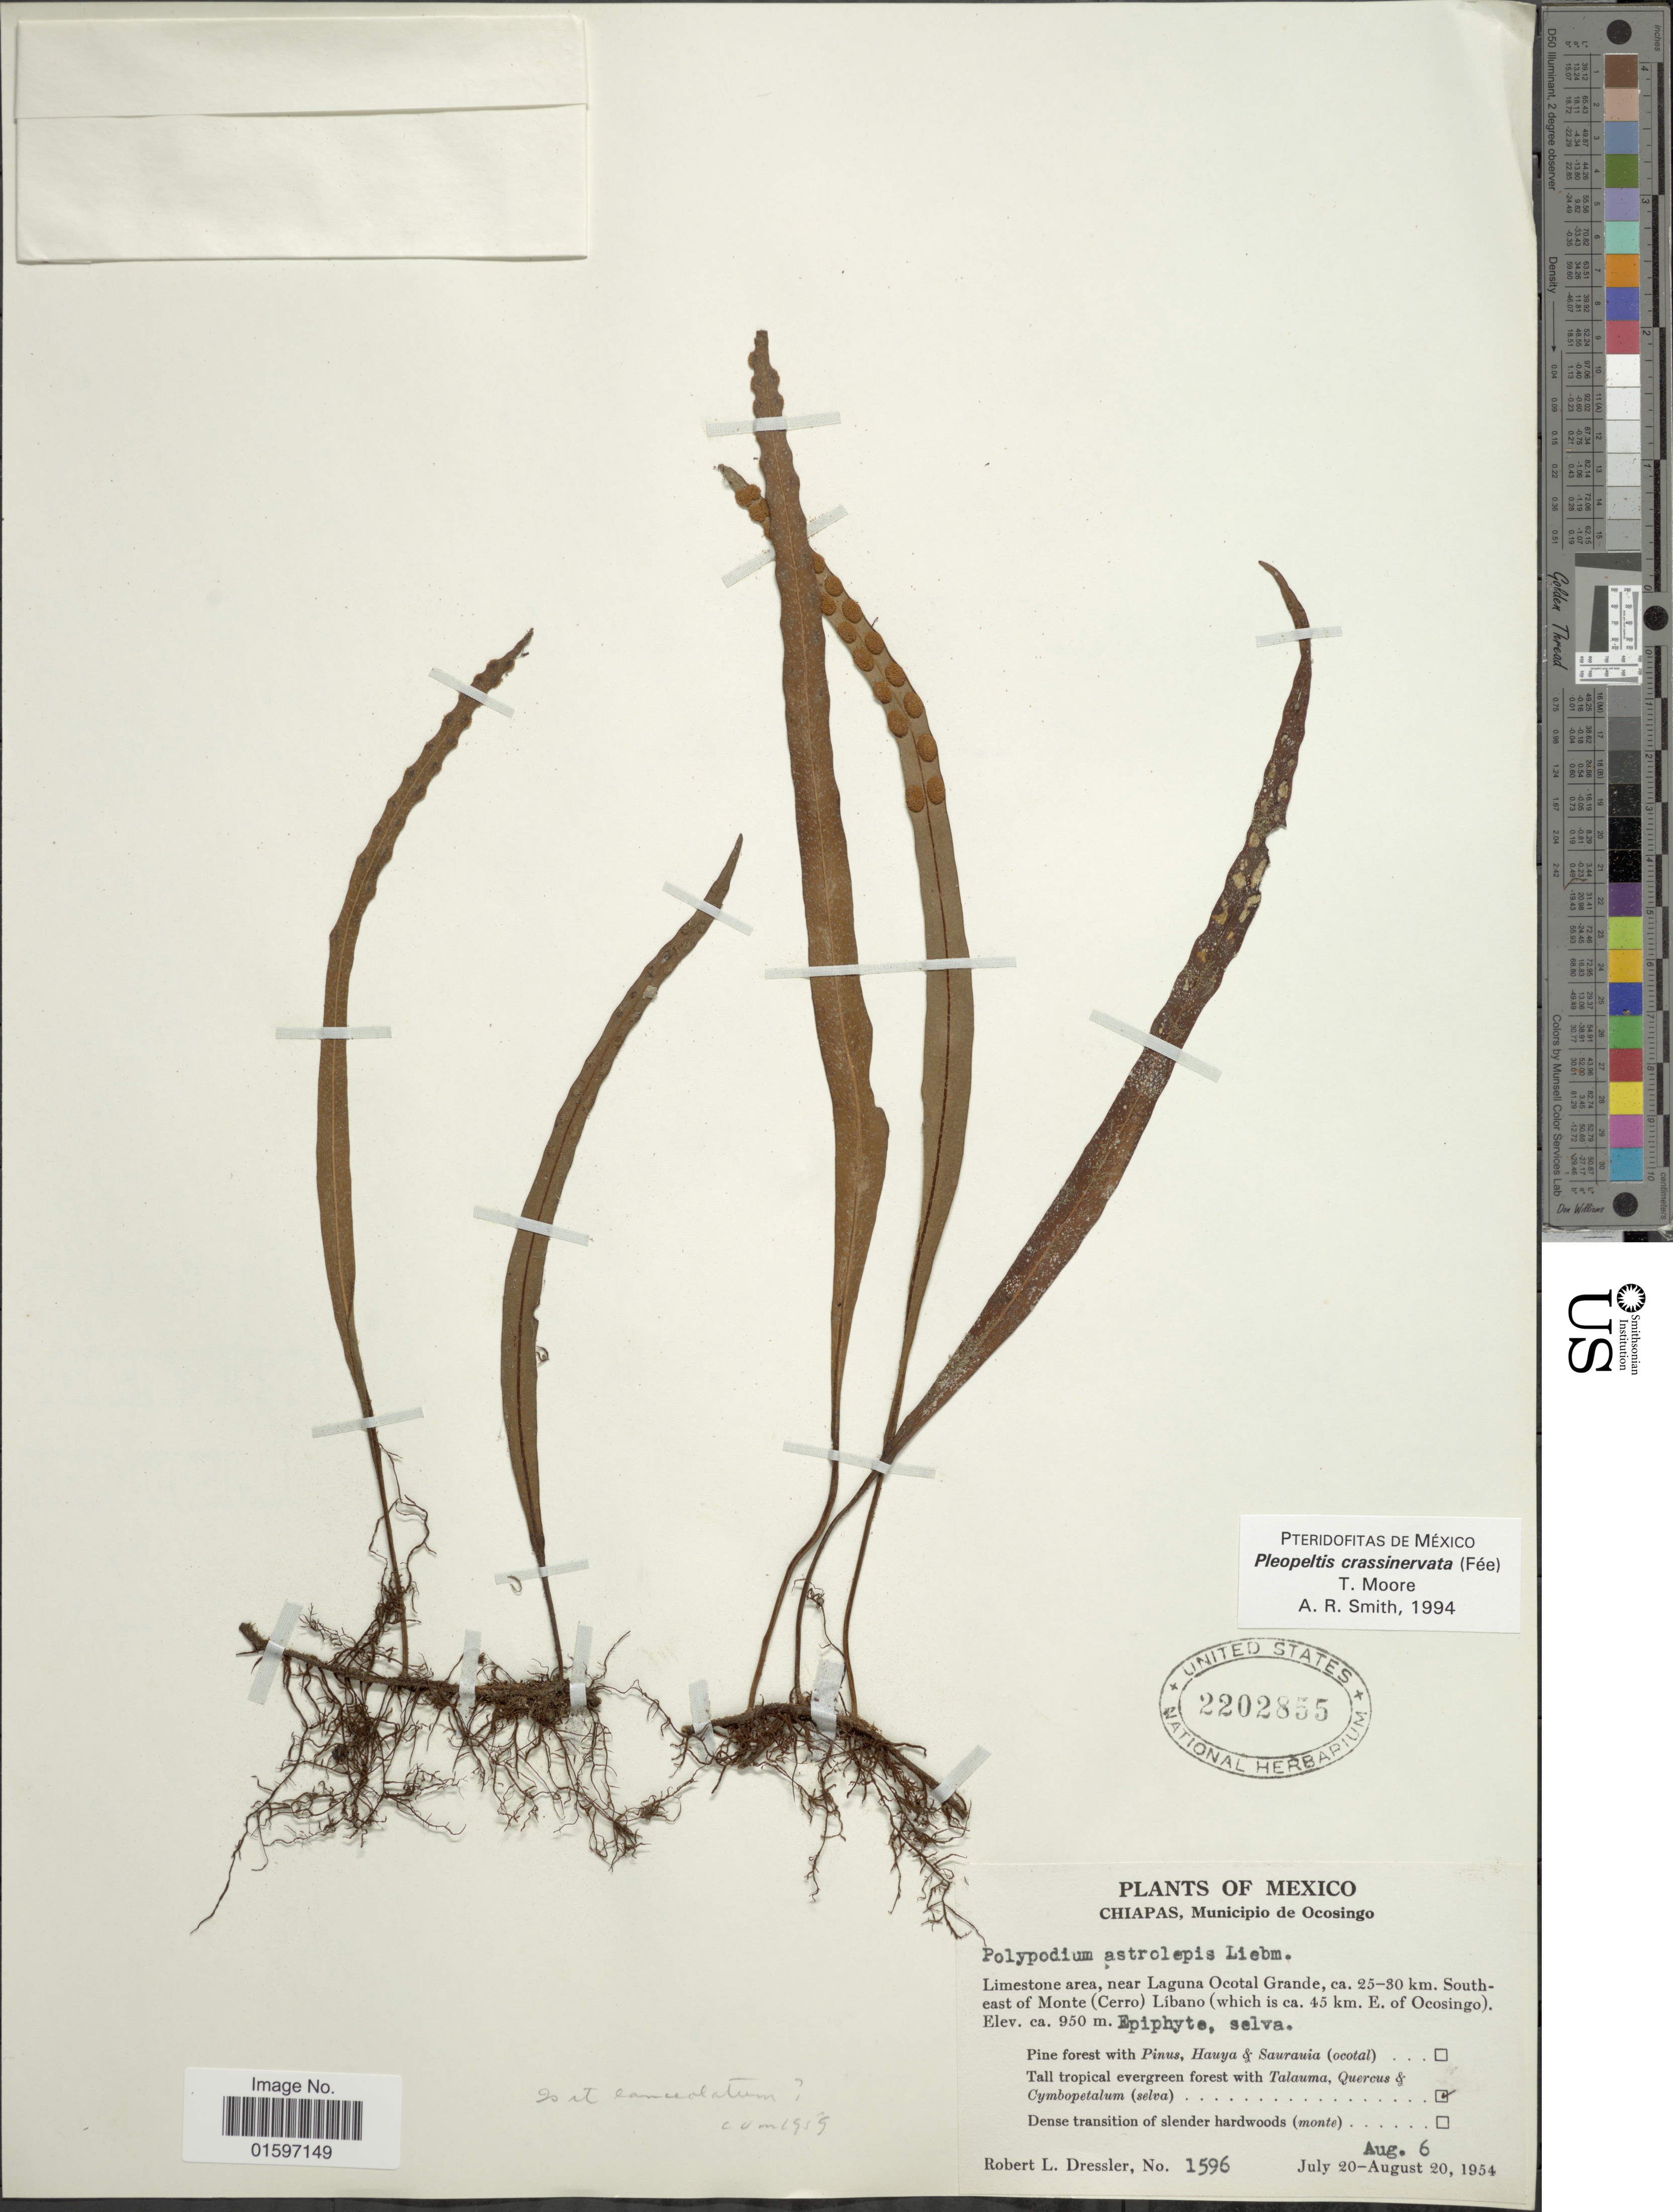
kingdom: Plantae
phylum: Tracheophyta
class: Polypodiopsida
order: Polypodiales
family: Polypodiaceae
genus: Pleopeltis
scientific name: Pleopeltis crassinervata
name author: (Fée) T. Moore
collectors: R. Dressler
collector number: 1596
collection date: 1954-08-06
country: Mexico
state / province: Chiapas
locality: Municipio de Ocosingo, limestone area, near Laguna Ocotal Grande, ca. 25-30 km. South-east of Monte (Cerro) Líbano (which is ca. 45 km. E. of Ocosingo).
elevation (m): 950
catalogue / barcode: US 2202855